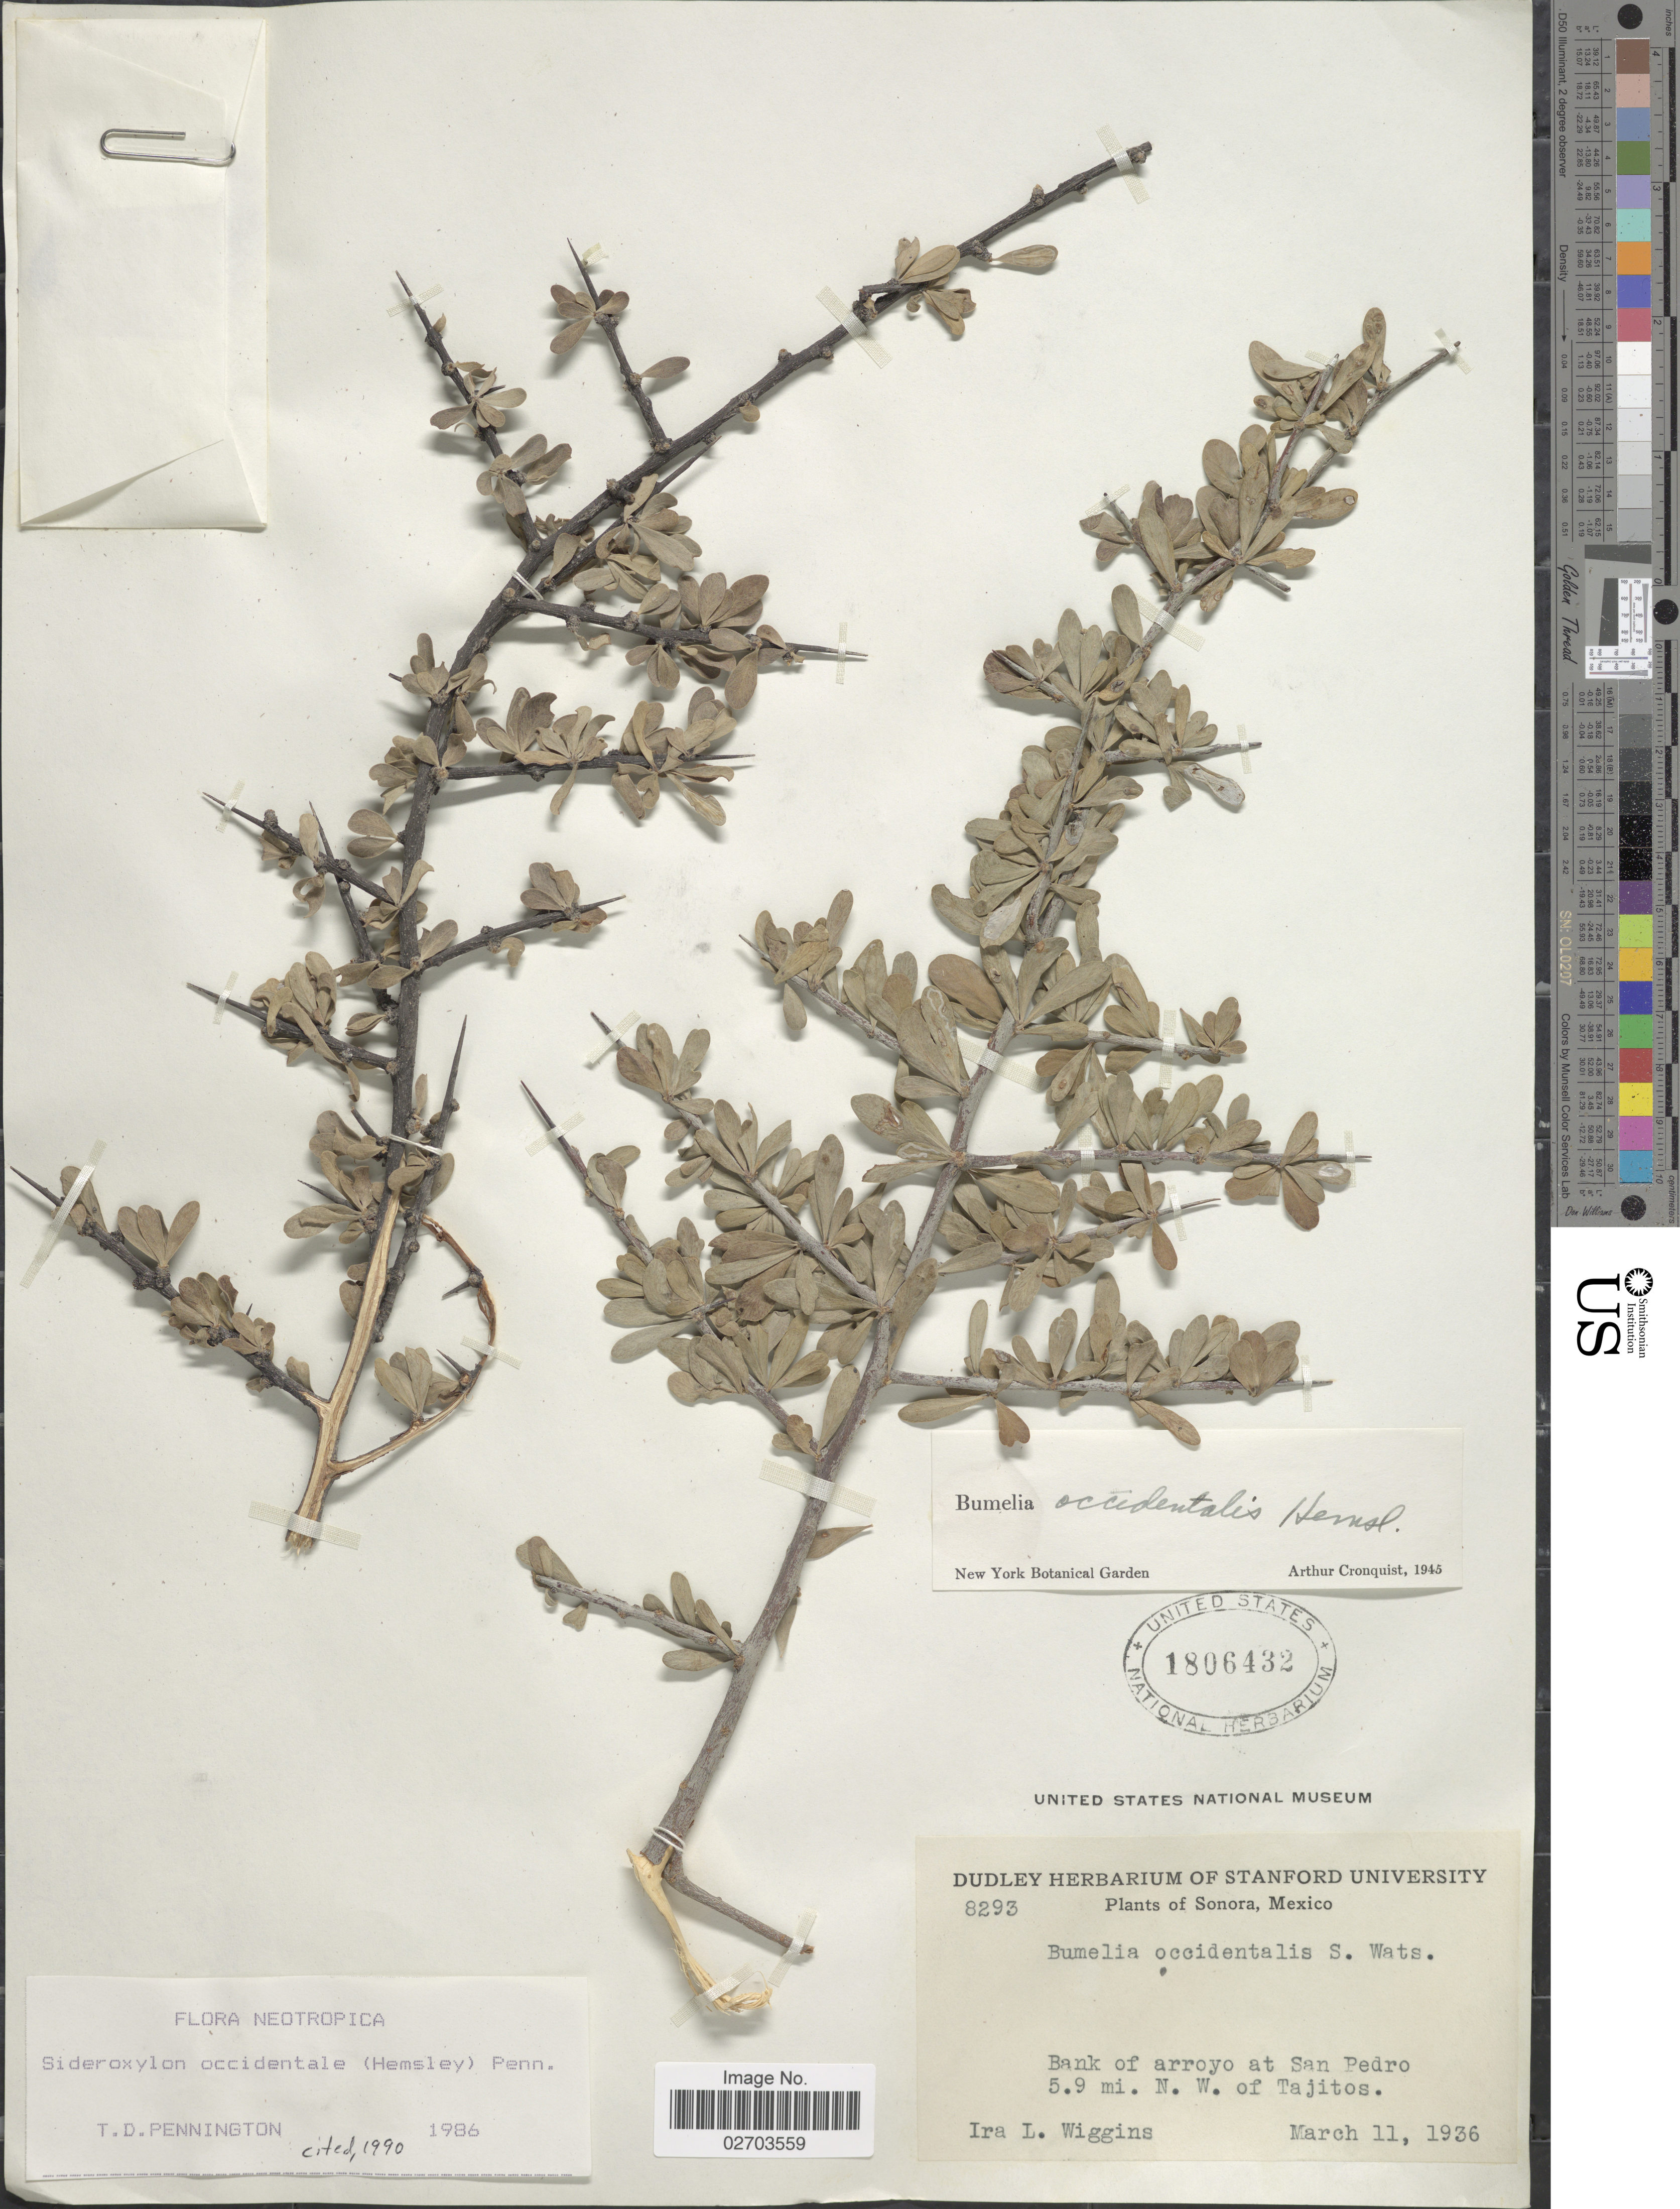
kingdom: Plantae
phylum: Tracheophyta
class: Magnoliopsida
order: Ericales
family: Sapotaceae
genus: Sideroxylon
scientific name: Sideroxylon occidentale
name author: (Hemsl.) T.D. Penn.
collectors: I. L. Wiggins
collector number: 8293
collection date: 1936-03-11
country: Mexico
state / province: Sonora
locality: Bank of arroyo at San Pedro 5.9 mi. N.W. of Tajitos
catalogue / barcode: US 1806432